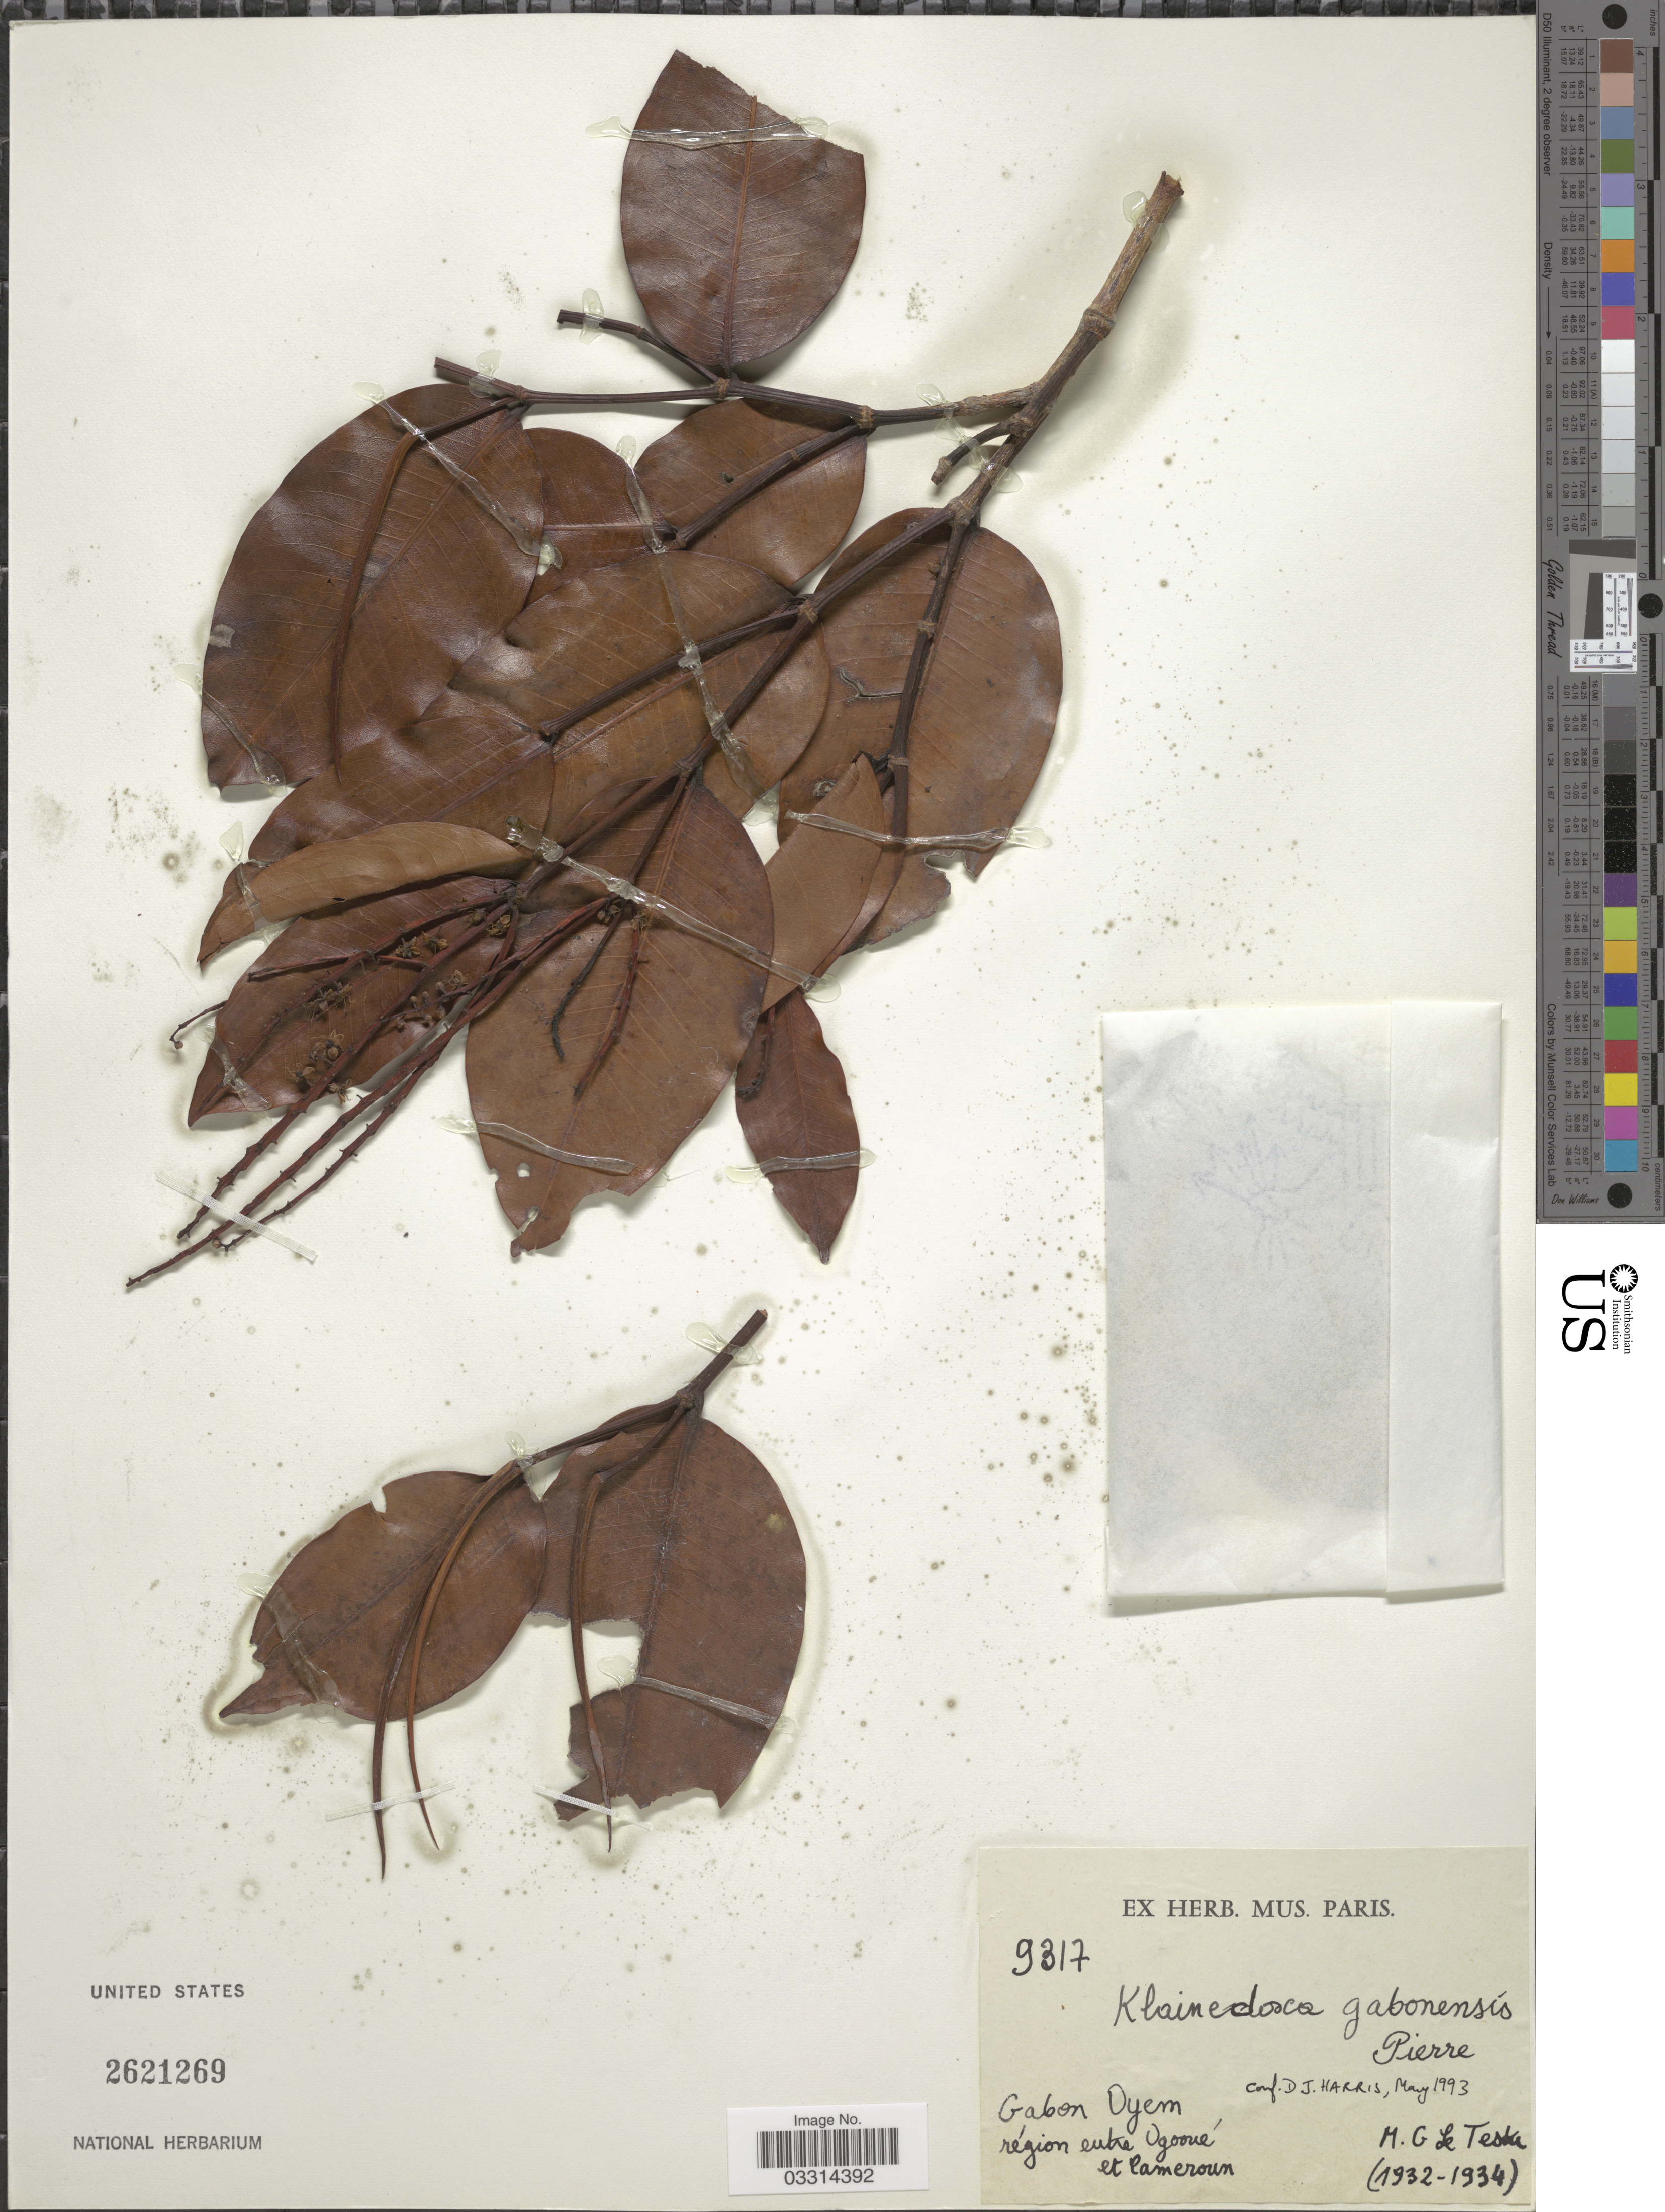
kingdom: Plantae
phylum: Tracheophyta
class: Magnoliopsida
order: Malpighiales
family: Irvingiaceae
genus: Klainedoxa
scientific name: Klainedoxa gabonensis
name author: Pierre ex Engl.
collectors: G. Le Testu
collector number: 9317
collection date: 1932/1934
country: Gabon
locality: Gabon Oyem région entre Ogooué.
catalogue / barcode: US 2621269